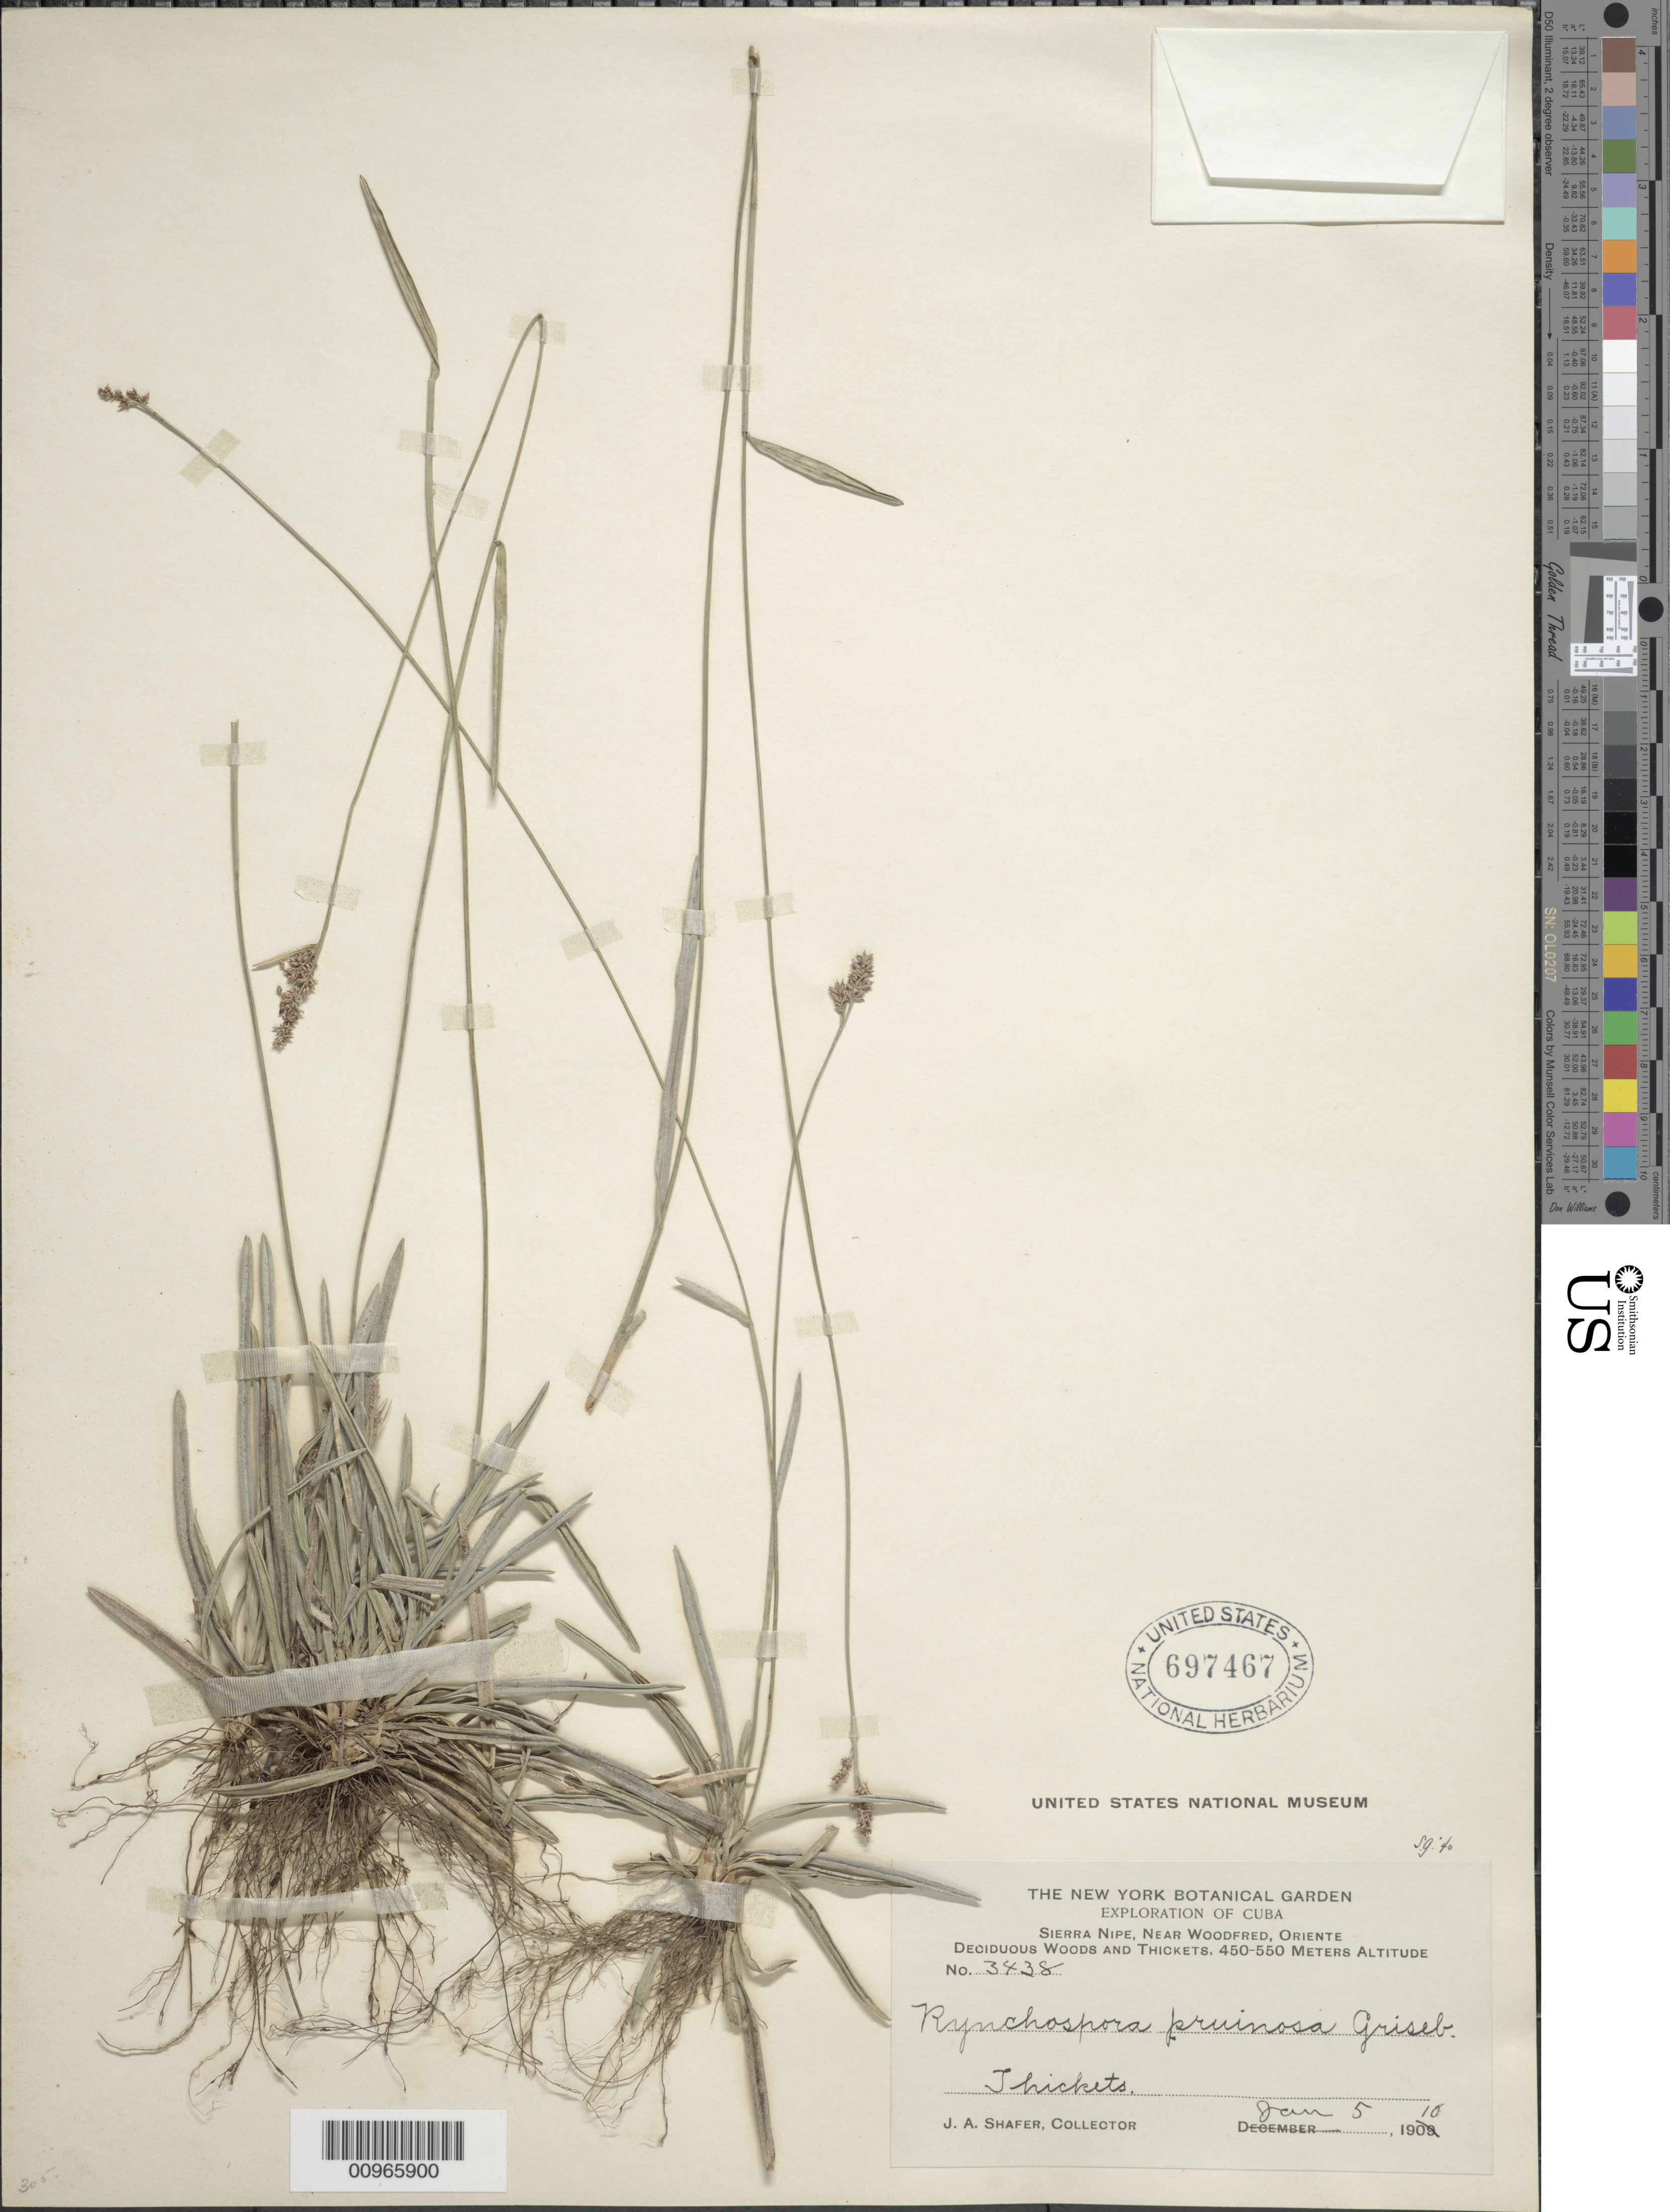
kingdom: Plantae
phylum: Tracheophyta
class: Liliopsida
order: Poales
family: Cyperaceae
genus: Rhynchospora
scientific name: Rhynchospora pruinosa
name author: Griseb.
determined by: Gale, S.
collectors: J. A. Shafer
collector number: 3438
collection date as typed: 05 Jan 1910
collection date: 1910-01-05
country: Cuba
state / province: Holguín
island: Cuba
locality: Sierra Nipe, near Woodfred, decidous woods and thickets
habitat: Thickets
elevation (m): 450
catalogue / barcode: US 697467